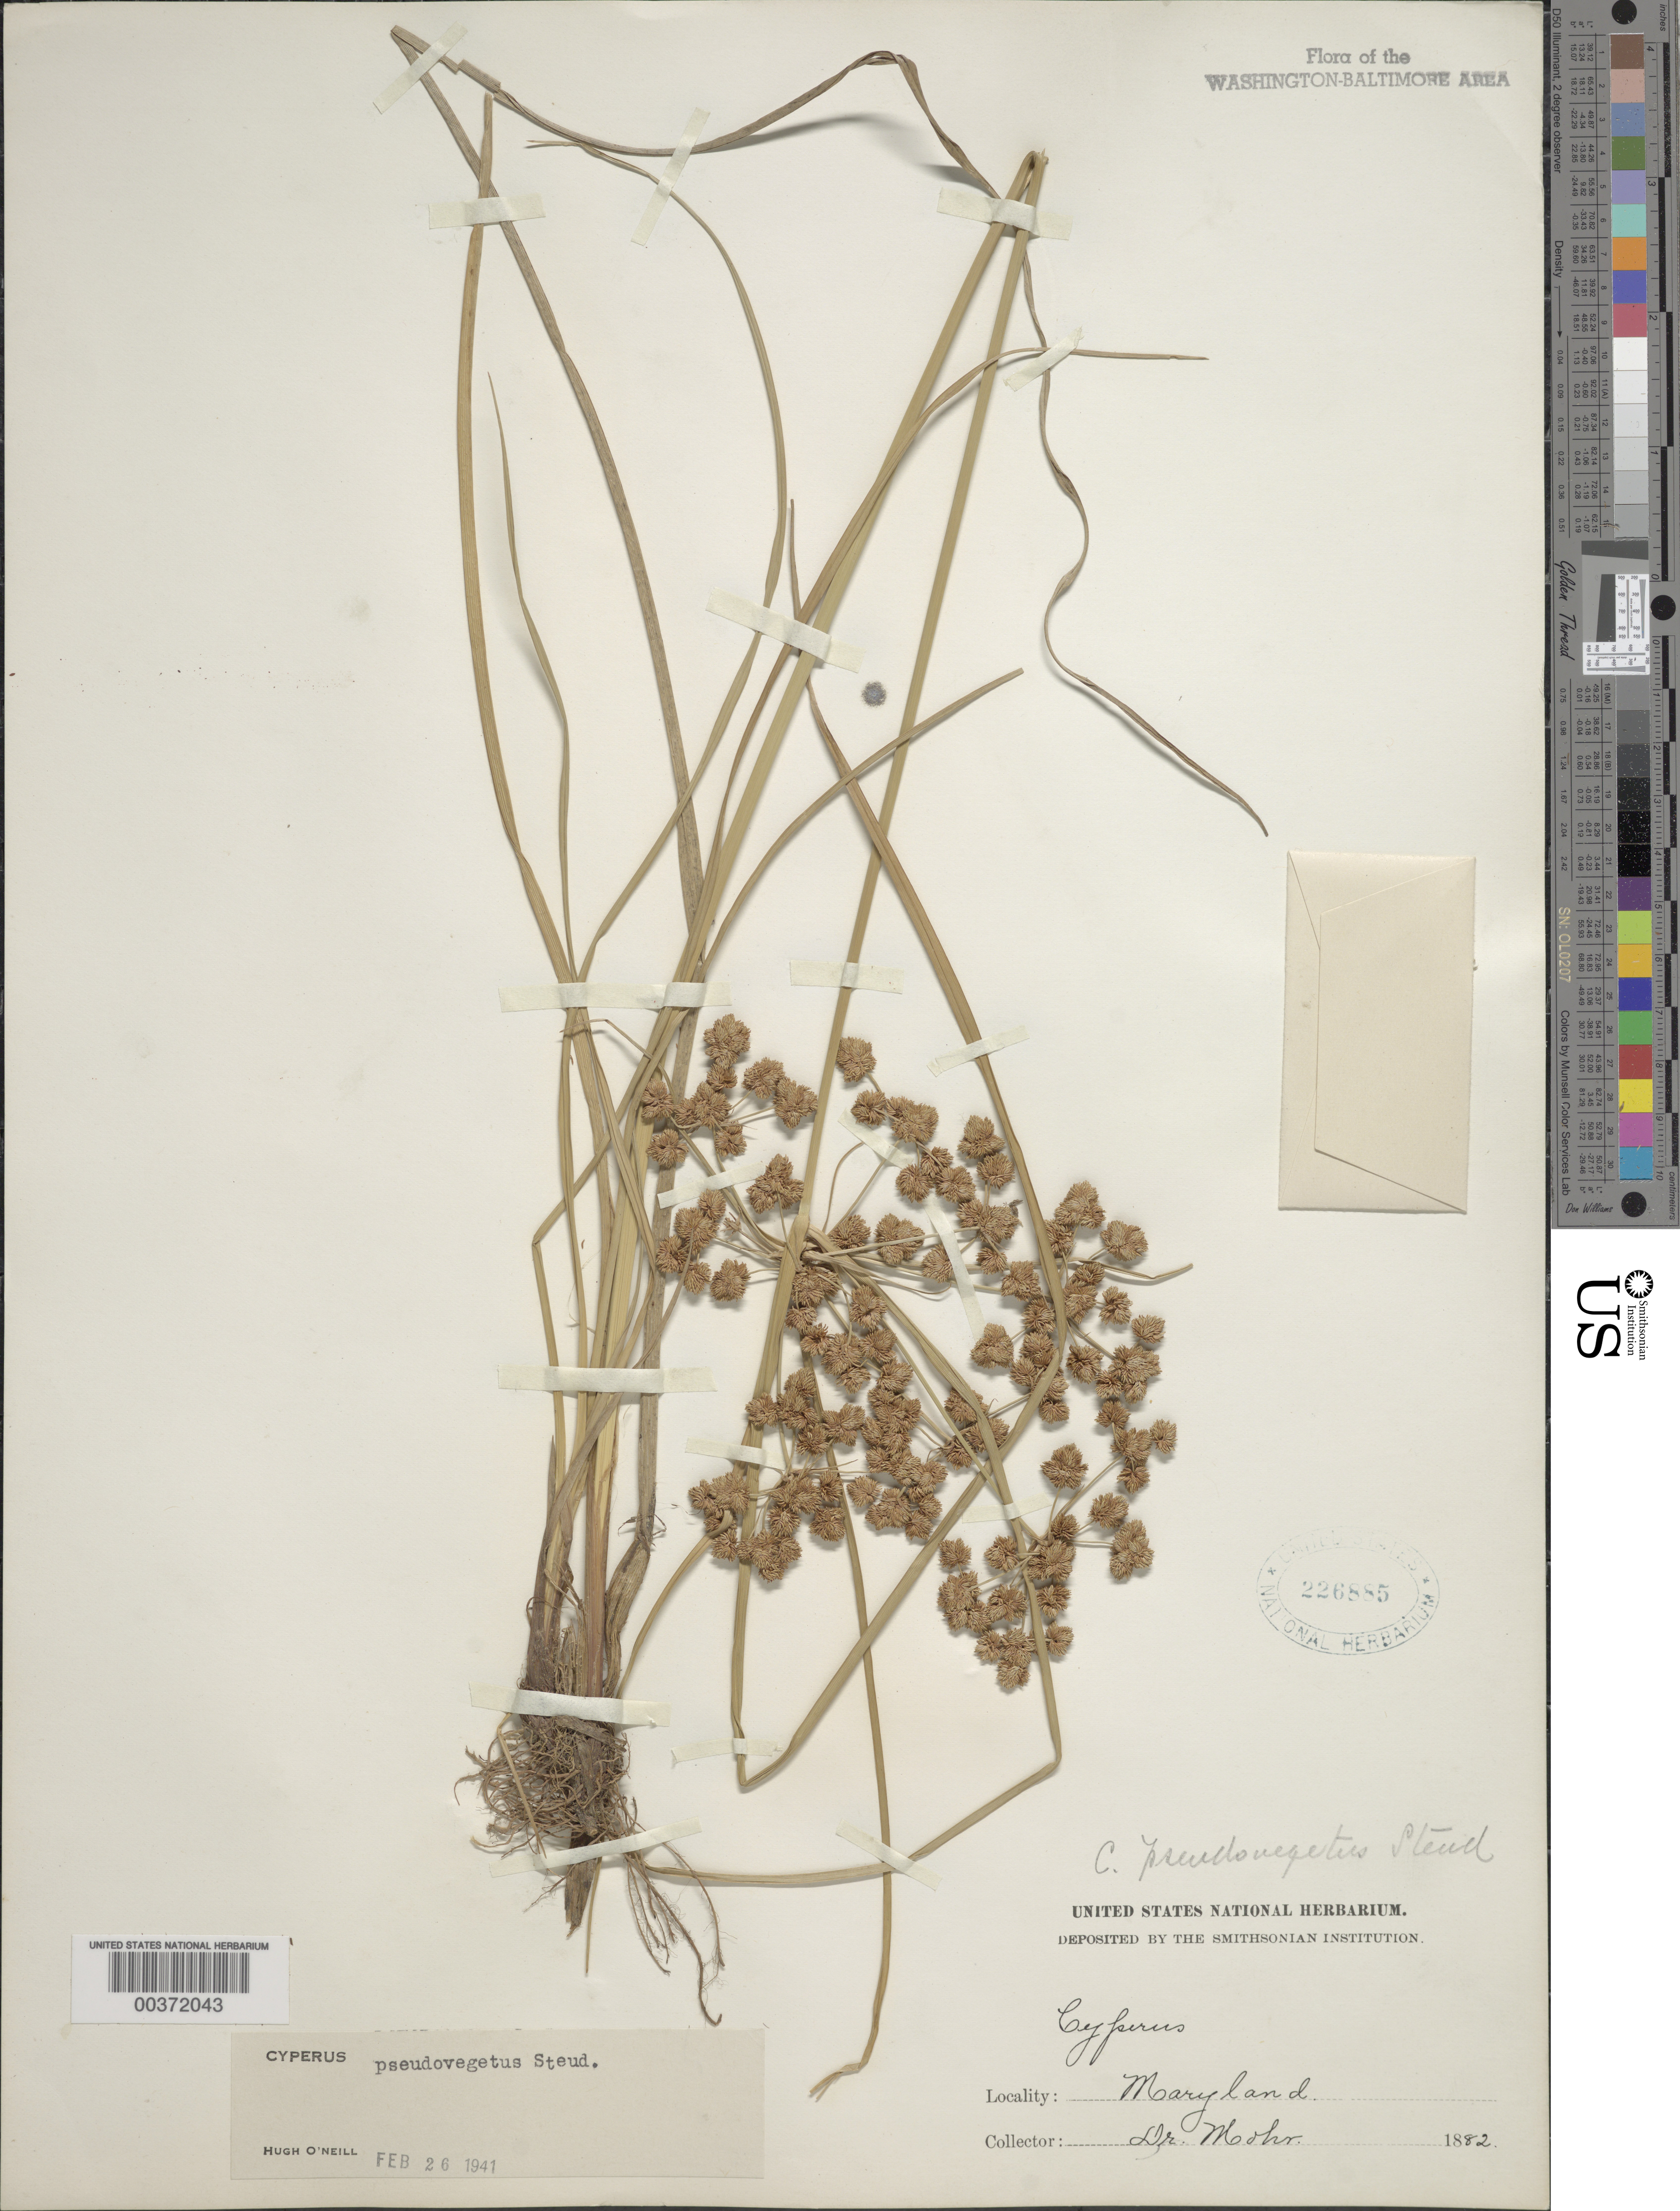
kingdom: Plantae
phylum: Tracheophyta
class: Liliopsida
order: Poales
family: Cyperaceae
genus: Cyperus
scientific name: Cyperus pseudovegetus Steud.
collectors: C. T. Mohr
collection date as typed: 1882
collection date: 1882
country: United States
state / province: Maryland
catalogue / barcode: US 226885